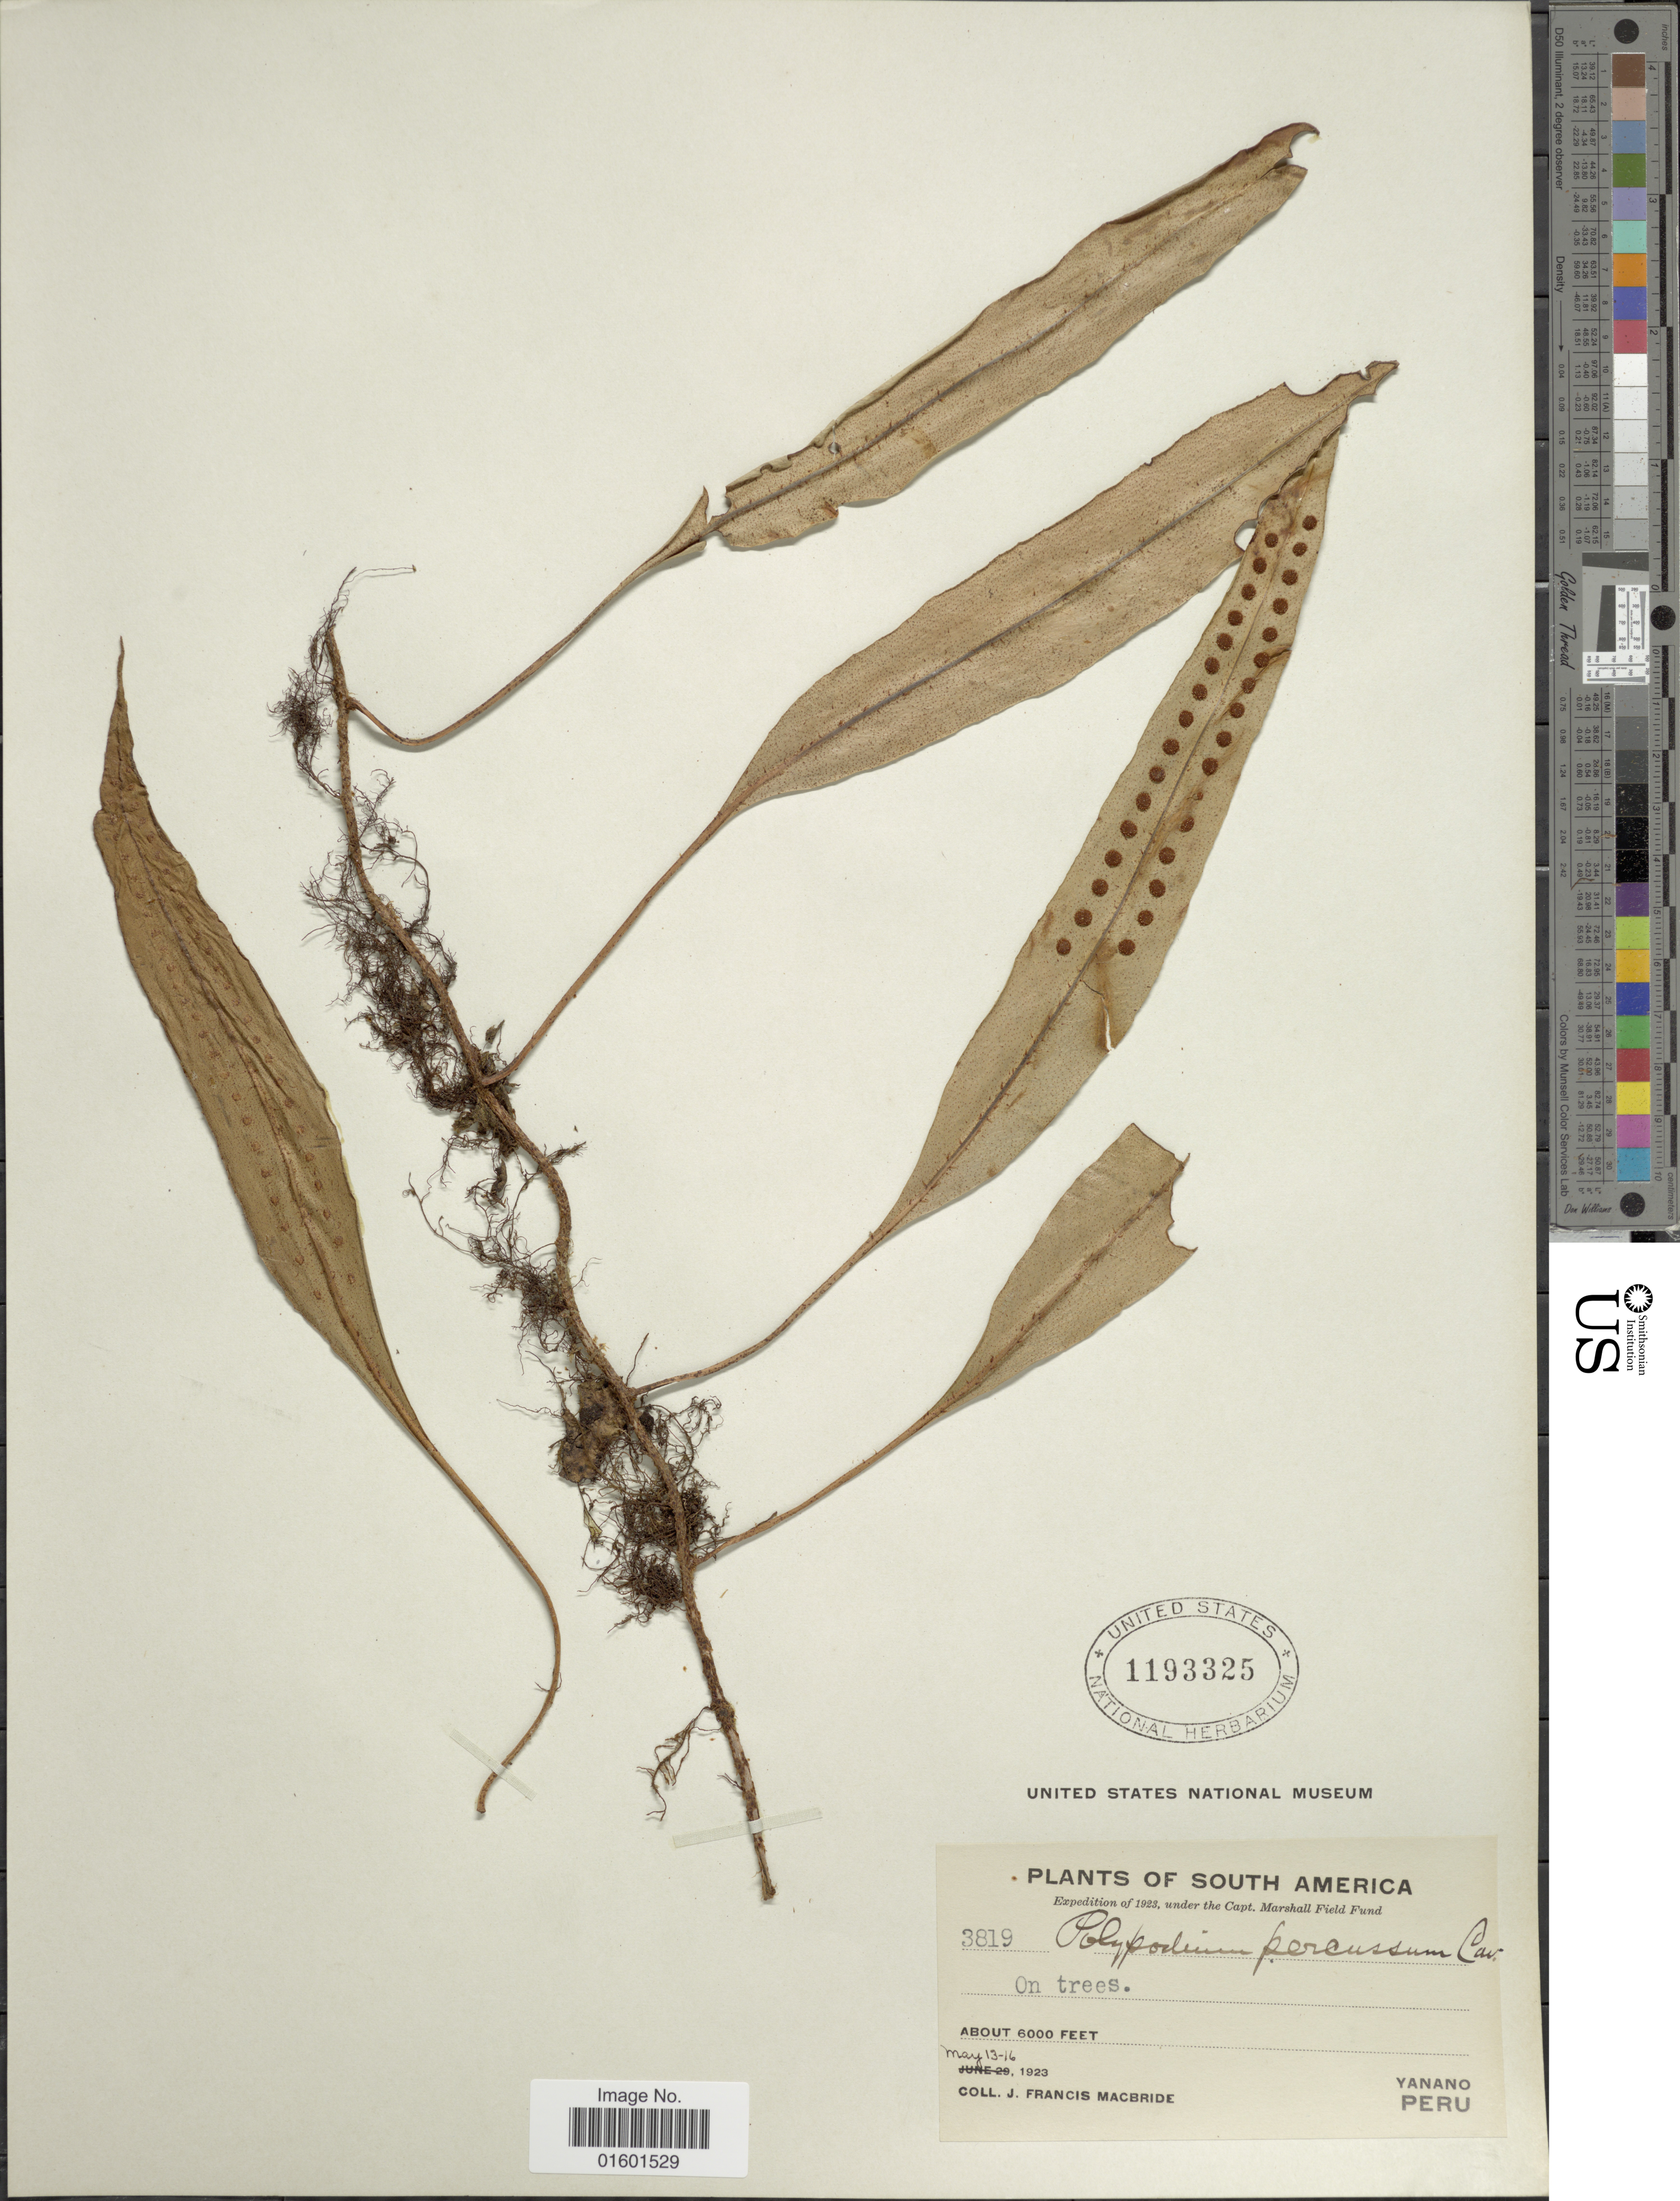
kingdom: Plantae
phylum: Tracheophyta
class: Polypodiopsida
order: Polypodiales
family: Polypodiaceae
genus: Microgramma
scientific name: Microgramma percussa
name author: (Cav.) de la Sota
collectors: J. F. Macbride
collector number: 3819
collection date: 1923-05-13/1923-05-16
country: Peru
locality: Yanano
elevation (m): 1829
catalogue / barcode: US 1193325